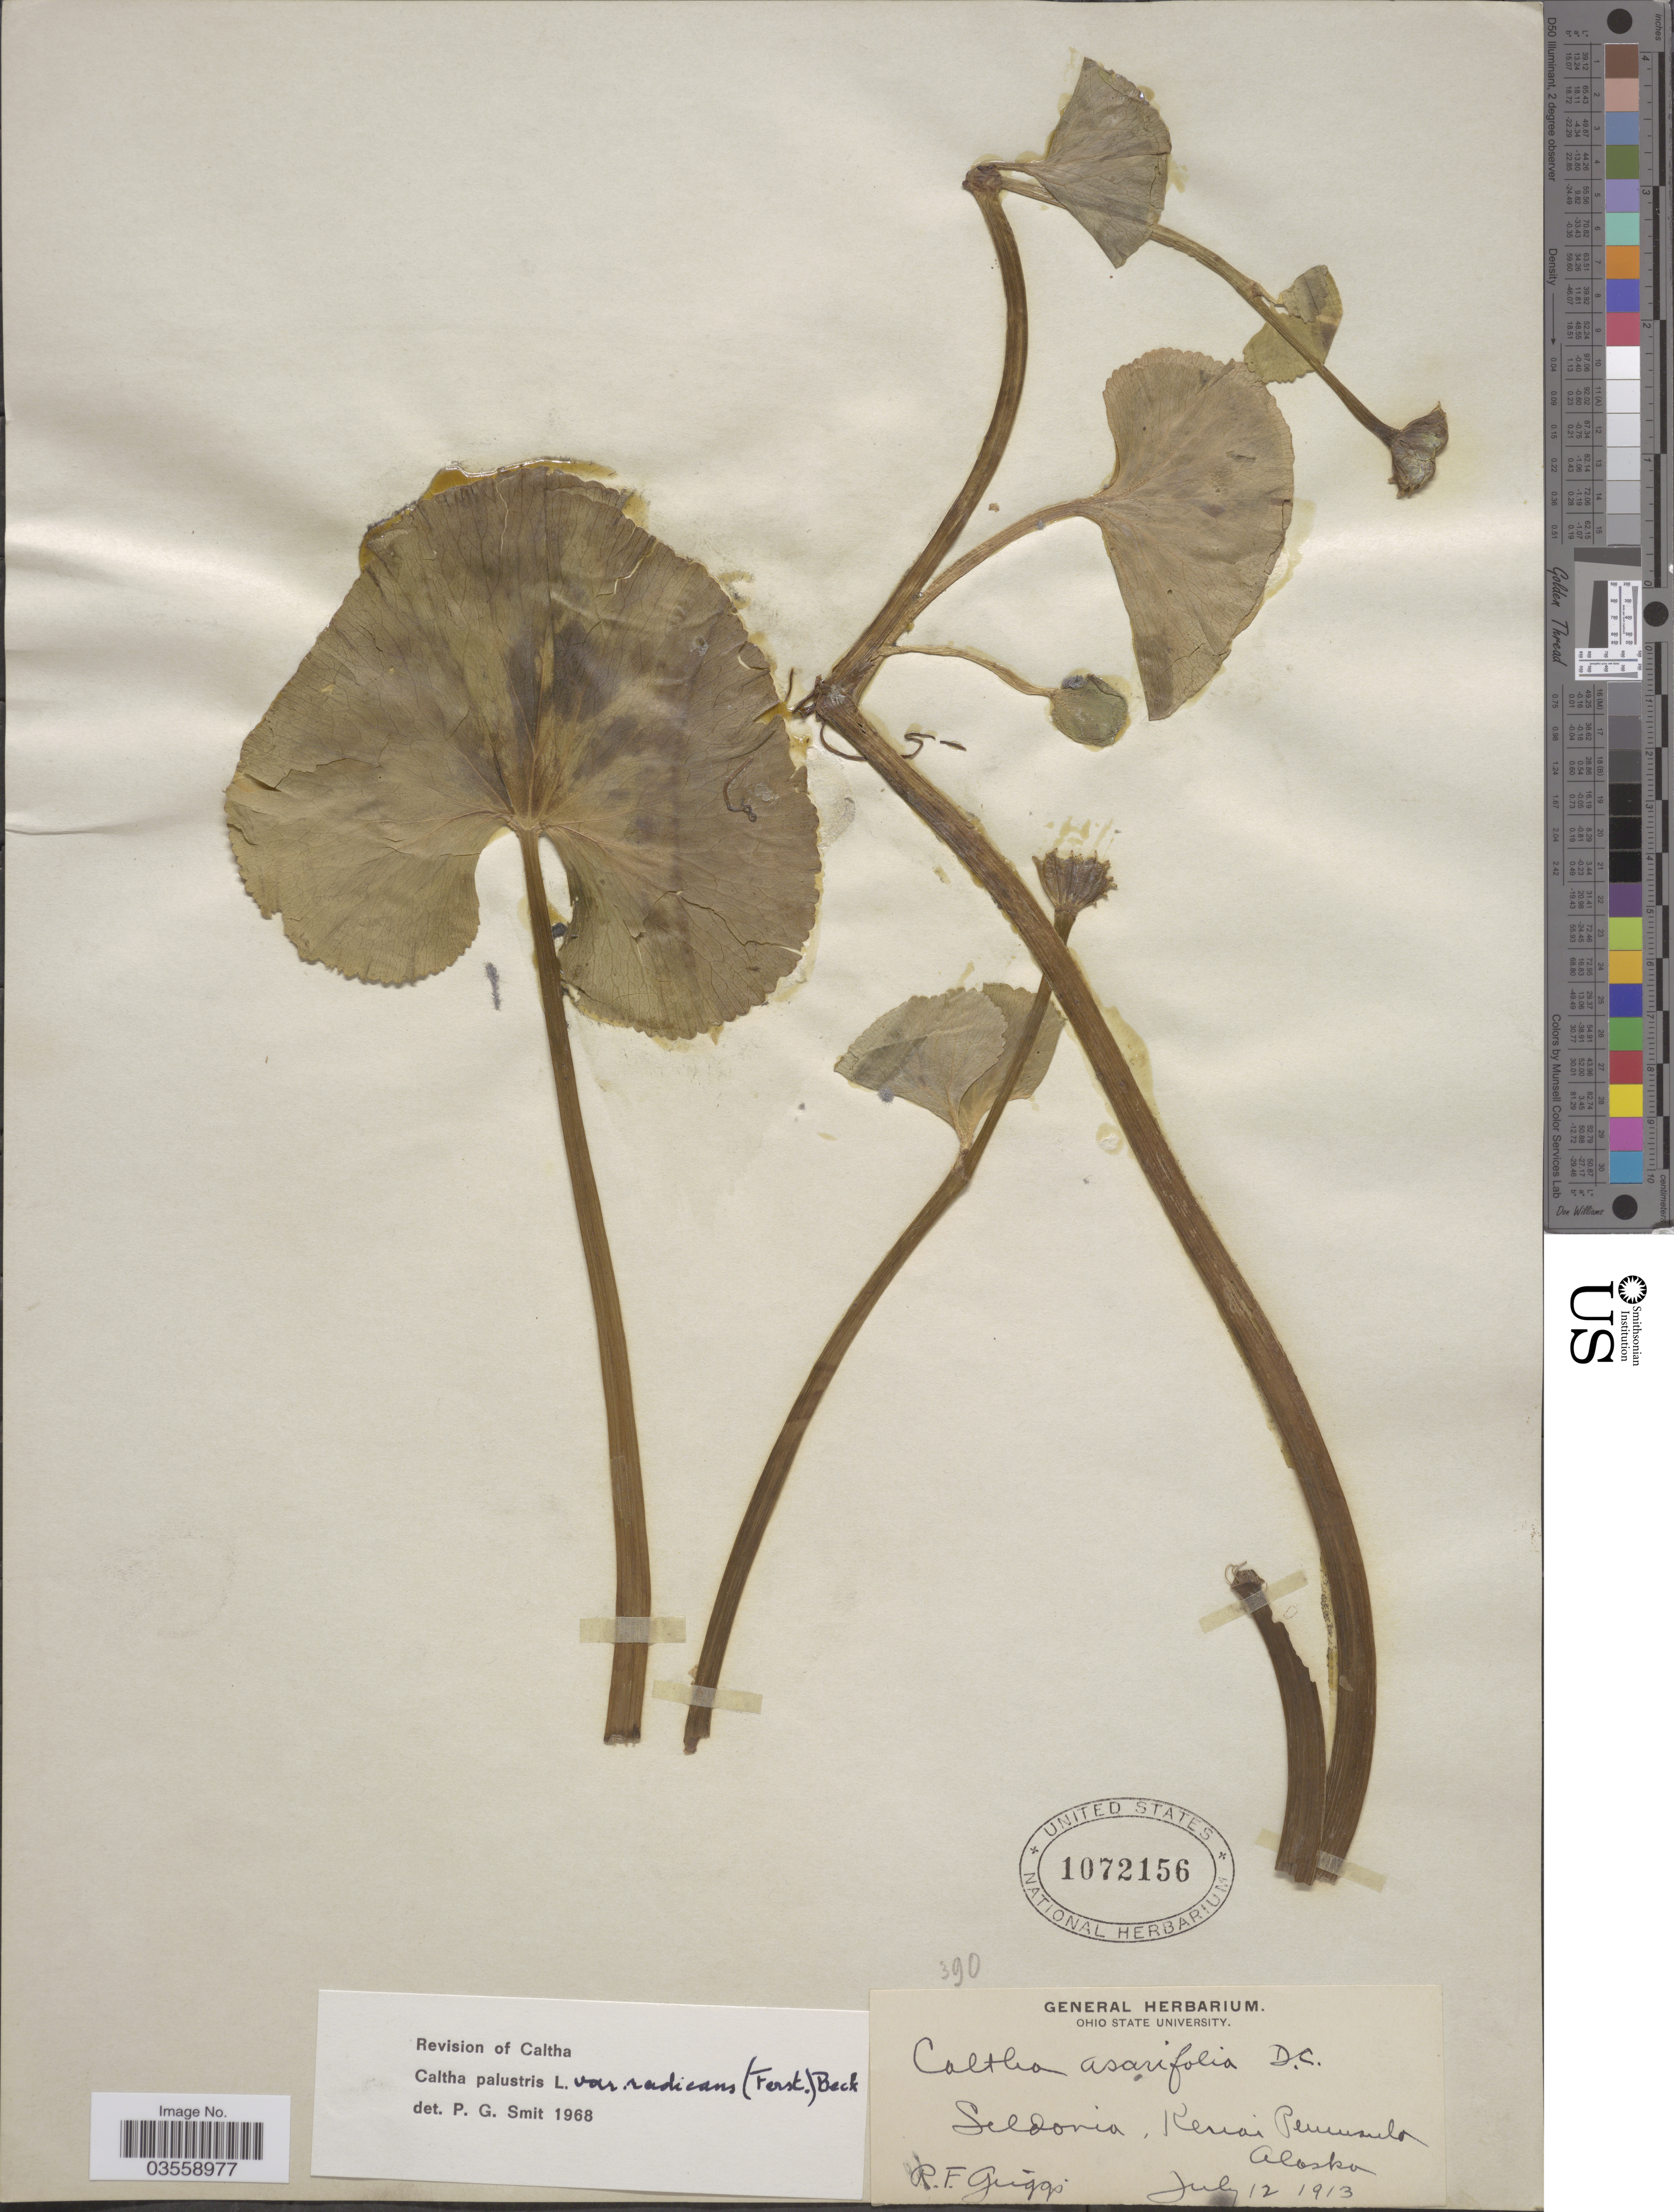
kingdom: Plantae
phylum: Tracheophyta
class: Magnoliopsida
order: Ranunculales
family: Ranunculaceae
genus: Caltha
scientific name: Caltha palustris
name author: L.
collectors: R. F. Griggs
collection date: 1913-07-12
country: United States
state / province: Alaska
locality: Seldovia, Kenai Peninsula.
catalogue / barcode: US 1072156